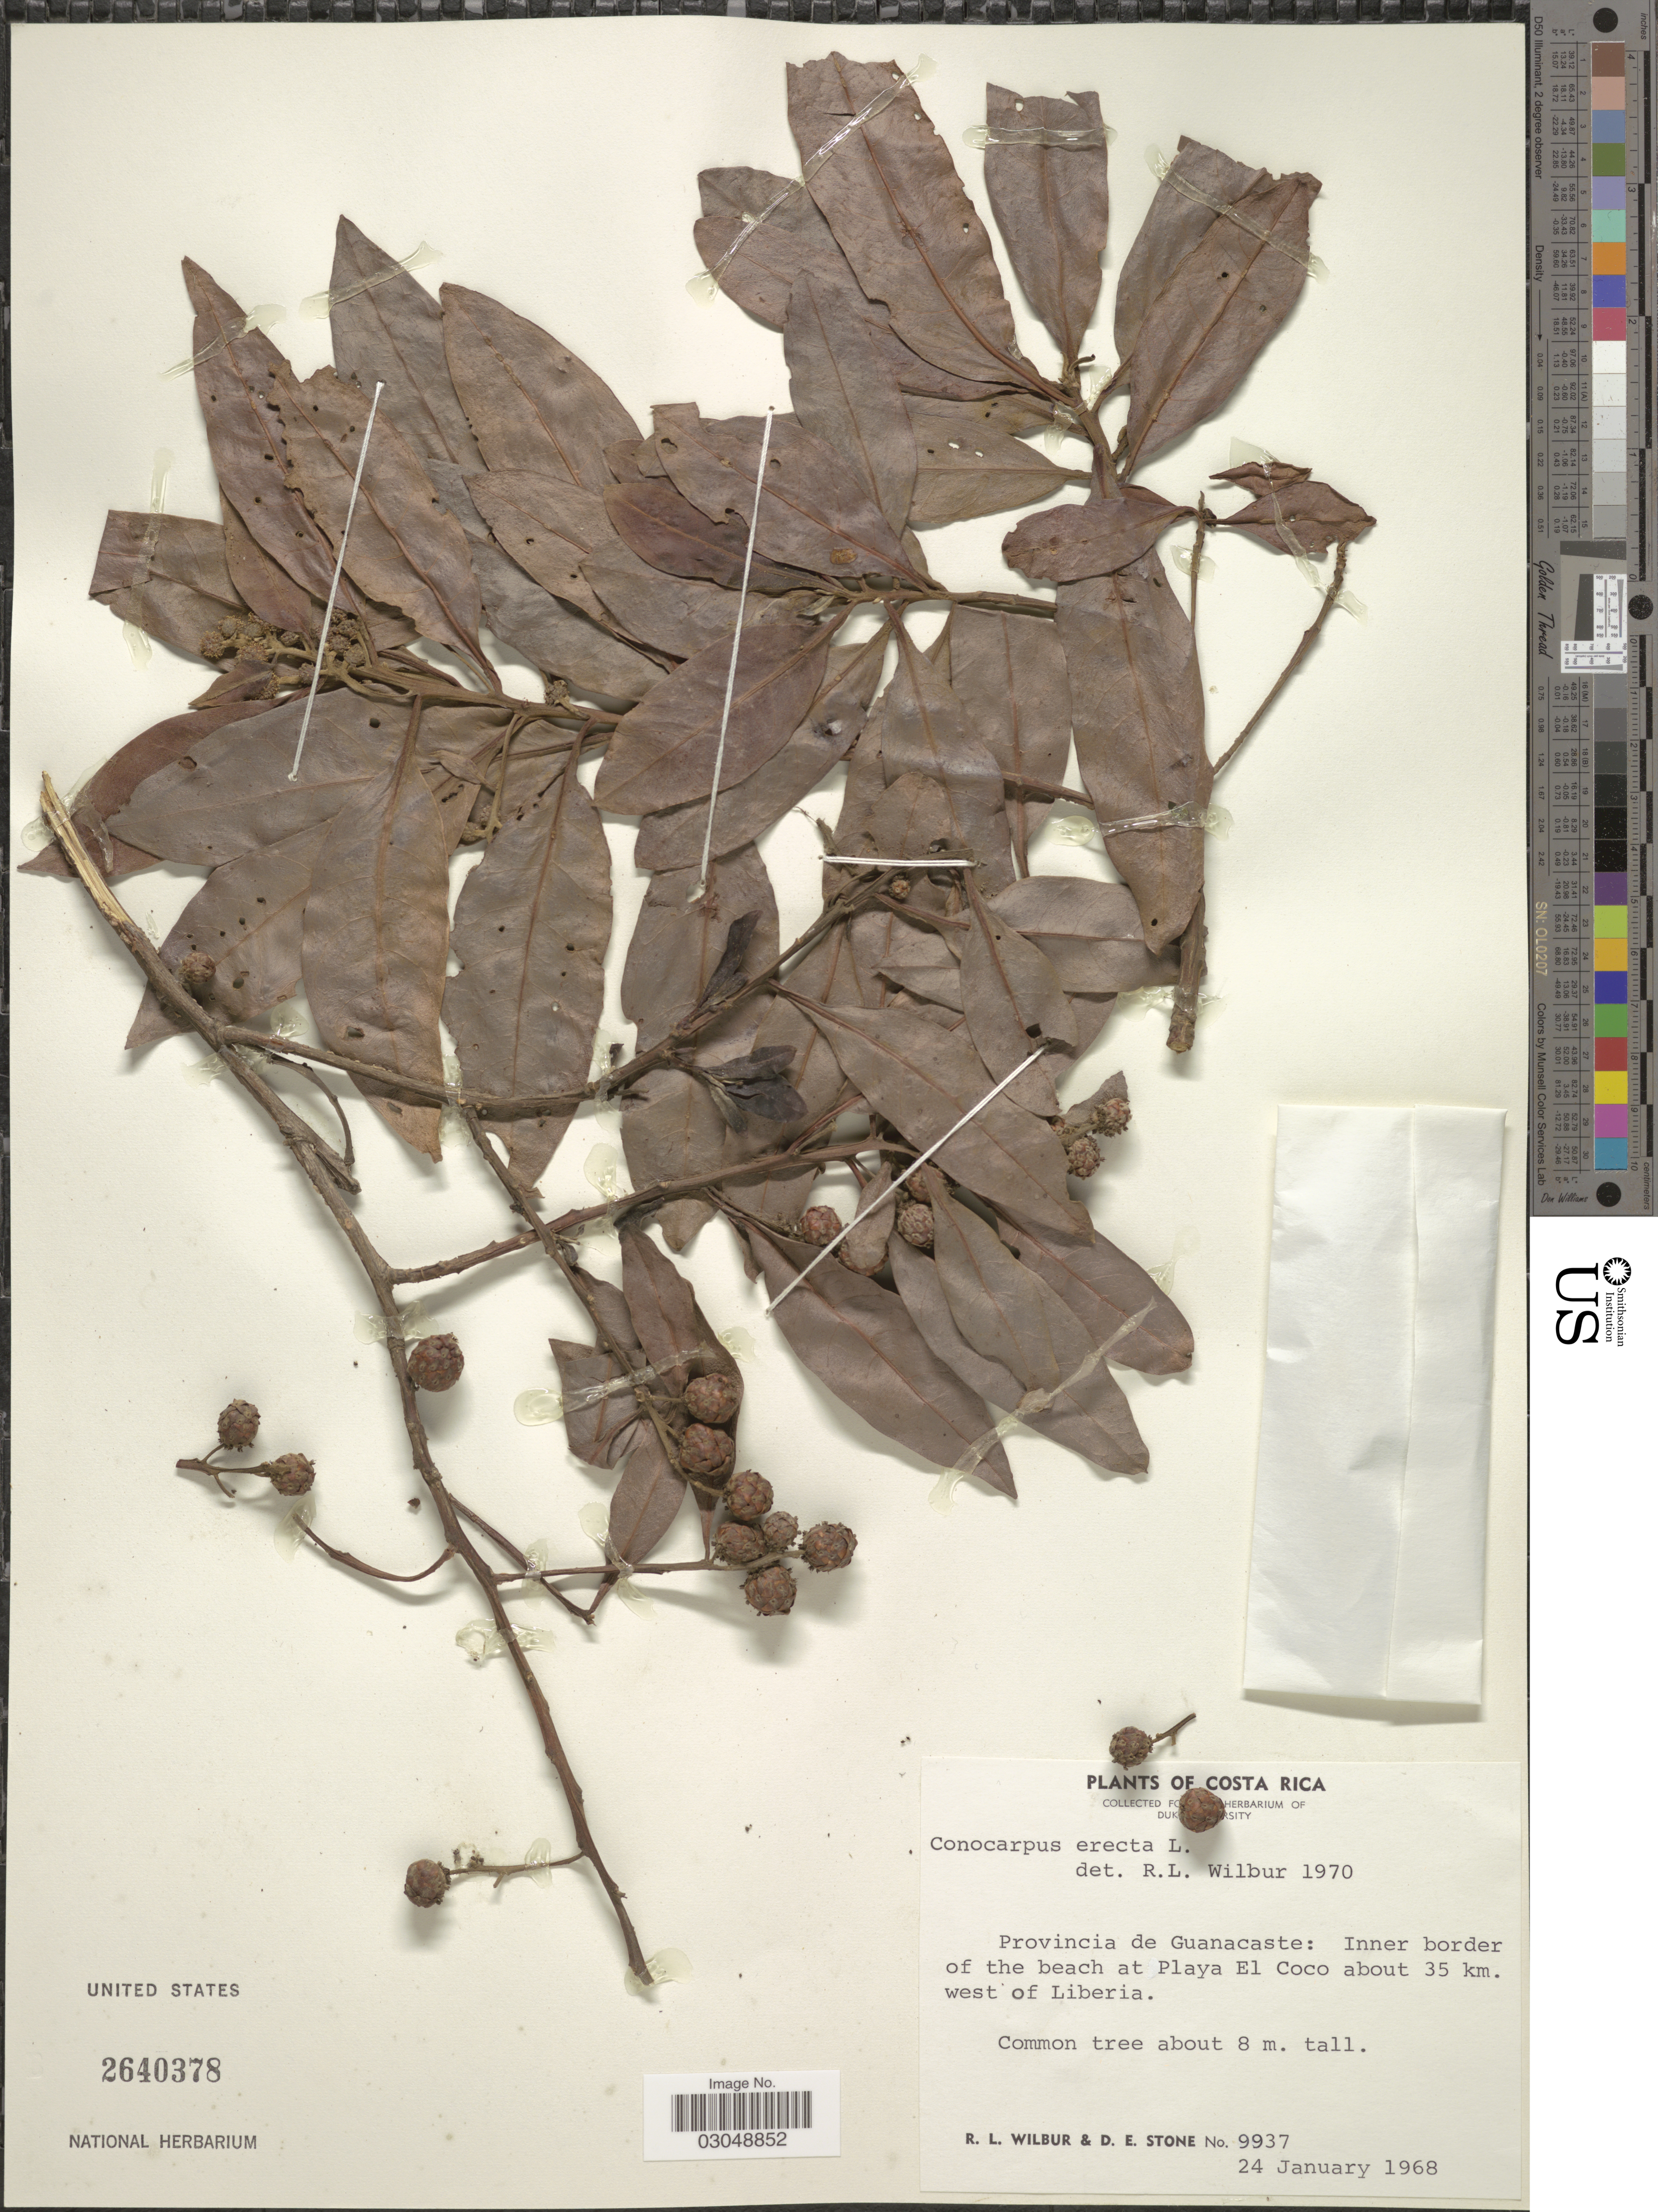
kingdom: Plantae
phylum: Tracheophyta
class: Magnoliopsida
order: Myrtales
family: Combretaceae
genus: Conocarpus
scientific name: Conocarpus erectus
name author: L.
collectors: R. L. Wilbur & D. E. Stone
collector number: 9937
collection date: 1968-01-24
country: Costa Rica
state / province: Guanacaste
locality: Inner border of the beach at Playa El Coco about 35 km. west of Liberia.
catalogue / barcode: US 2640378